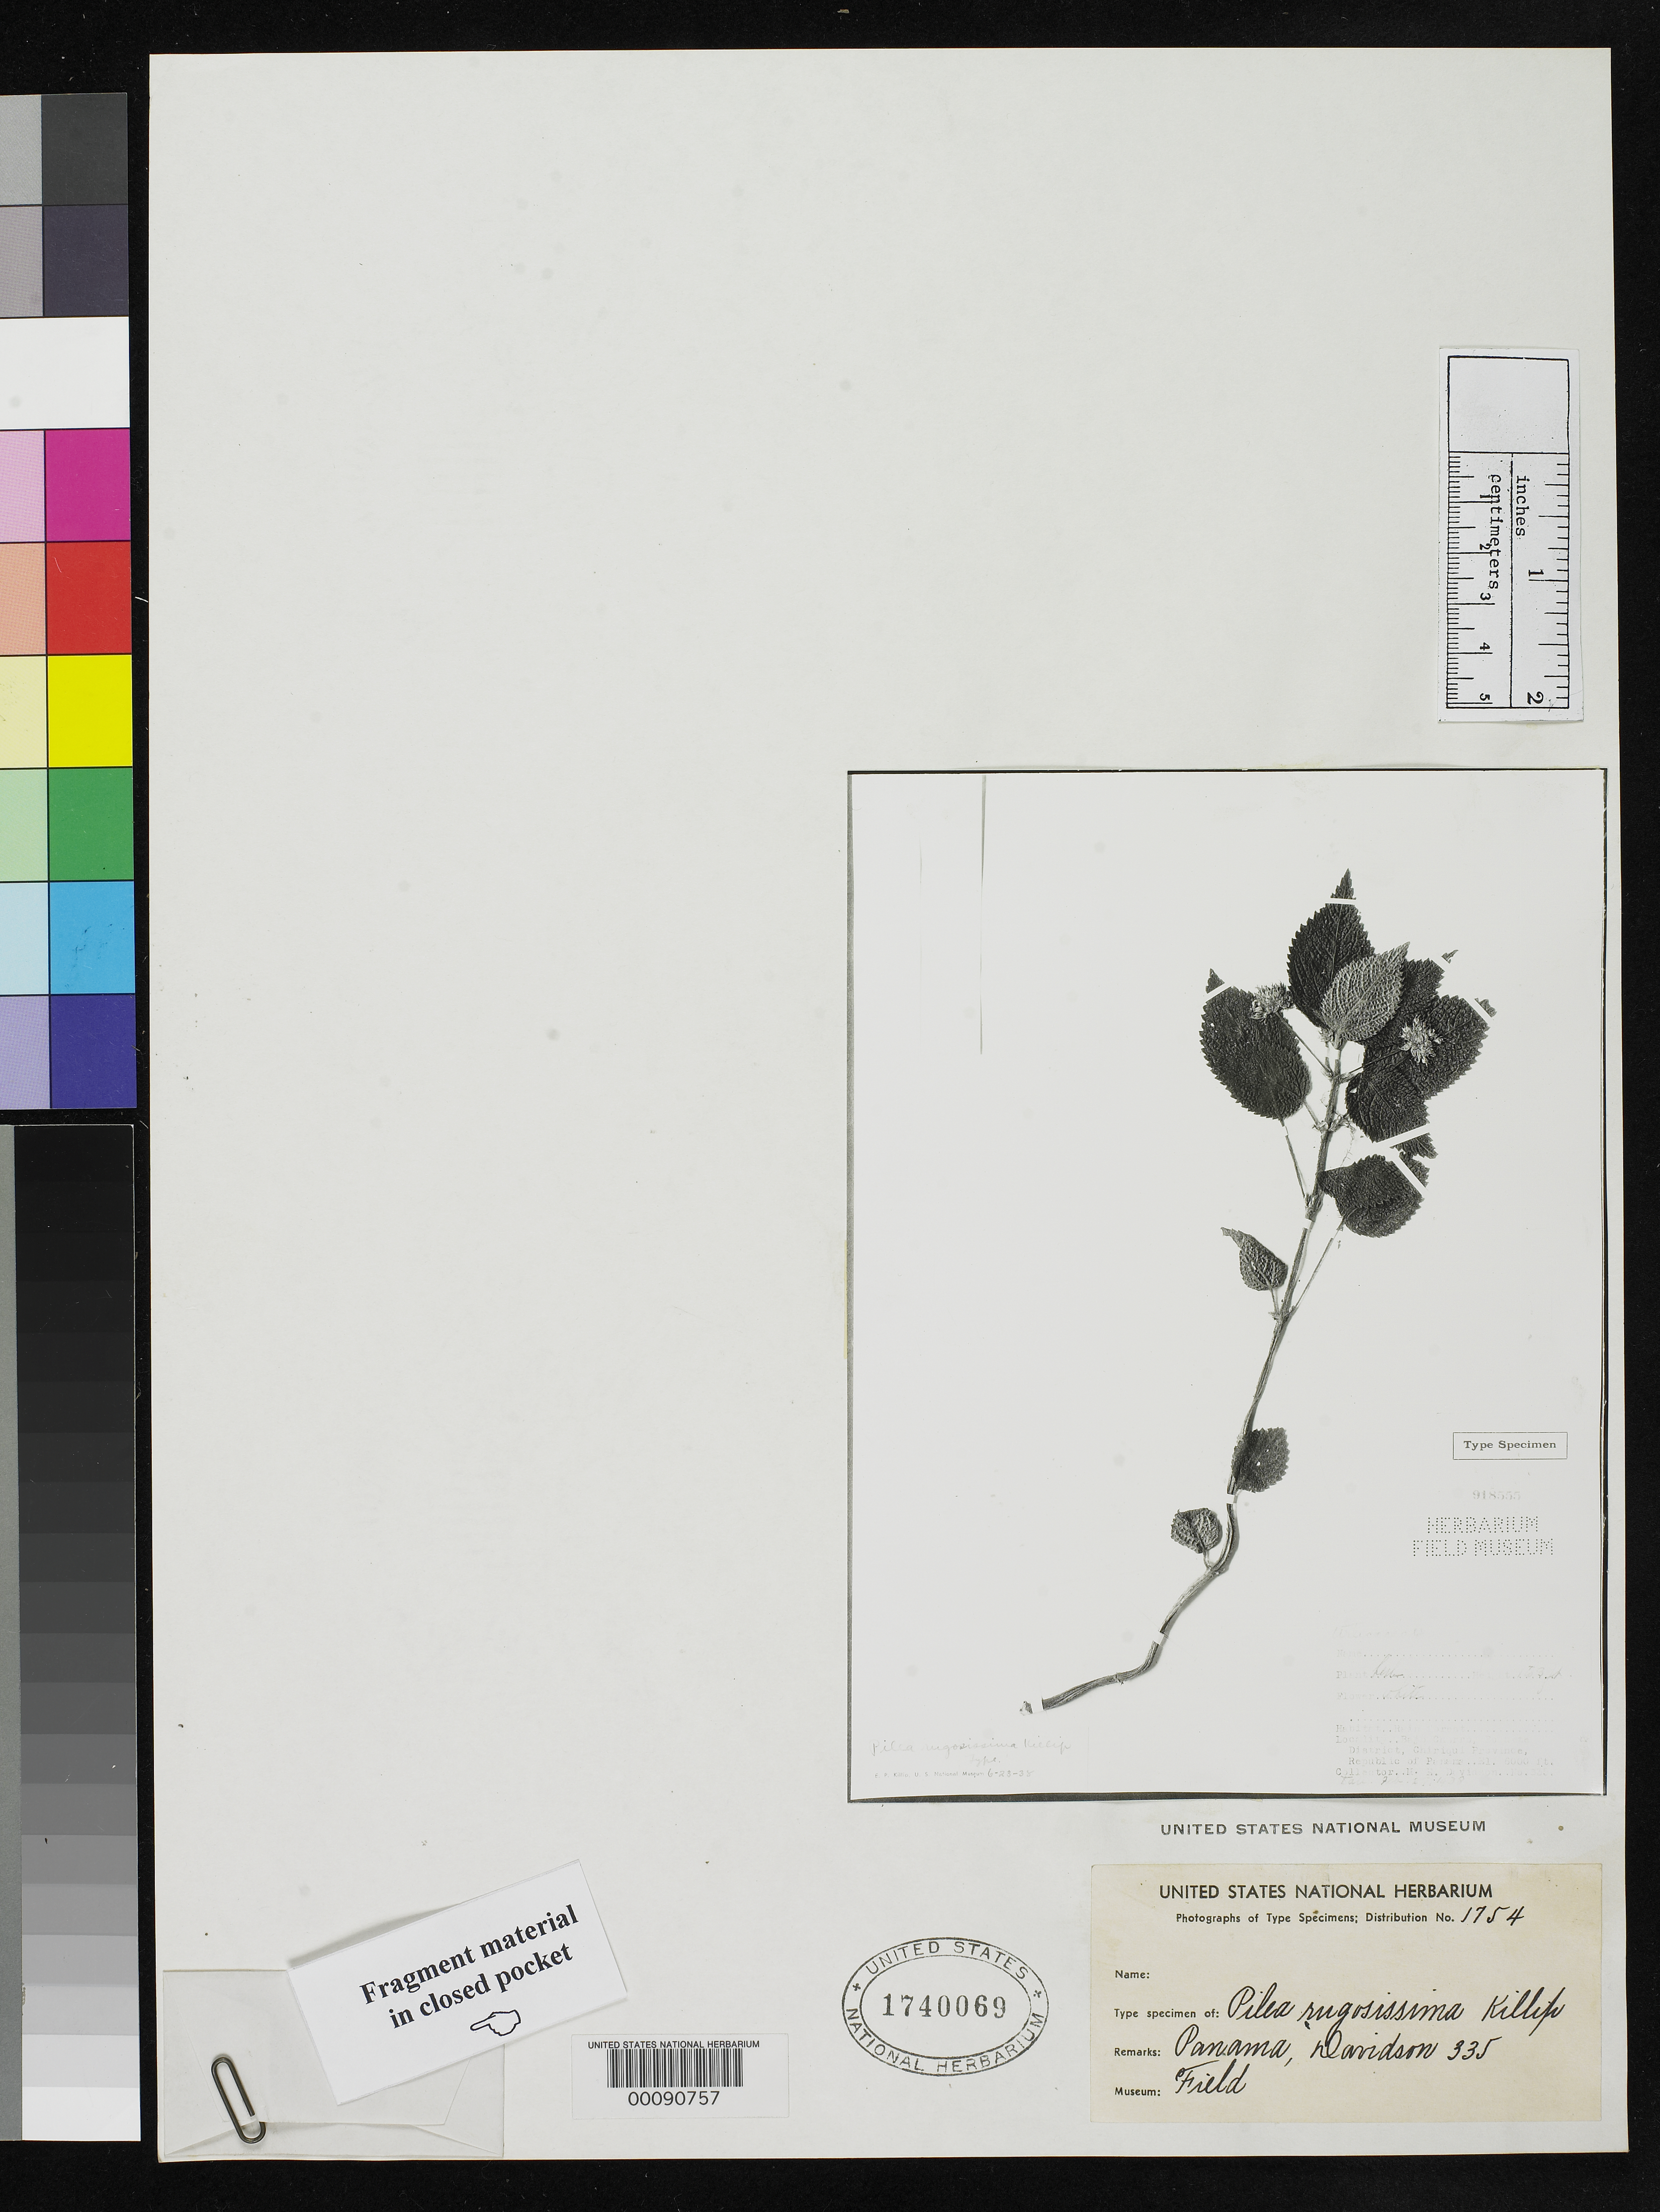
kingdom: Plantae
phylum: Tracheophyta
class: Magnoliopsida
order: Rosales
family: Urticaceae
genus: Pilea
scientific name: Pilea rugosissima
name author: Killip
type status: Isotype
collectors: M. Davidson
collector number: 335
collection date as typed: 27 Feb 1938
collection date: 1938-02-27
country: Panama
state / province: Chiriquí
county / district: Boquete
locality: Bajo Chorro.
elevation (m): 1800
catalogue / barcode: US 1740069